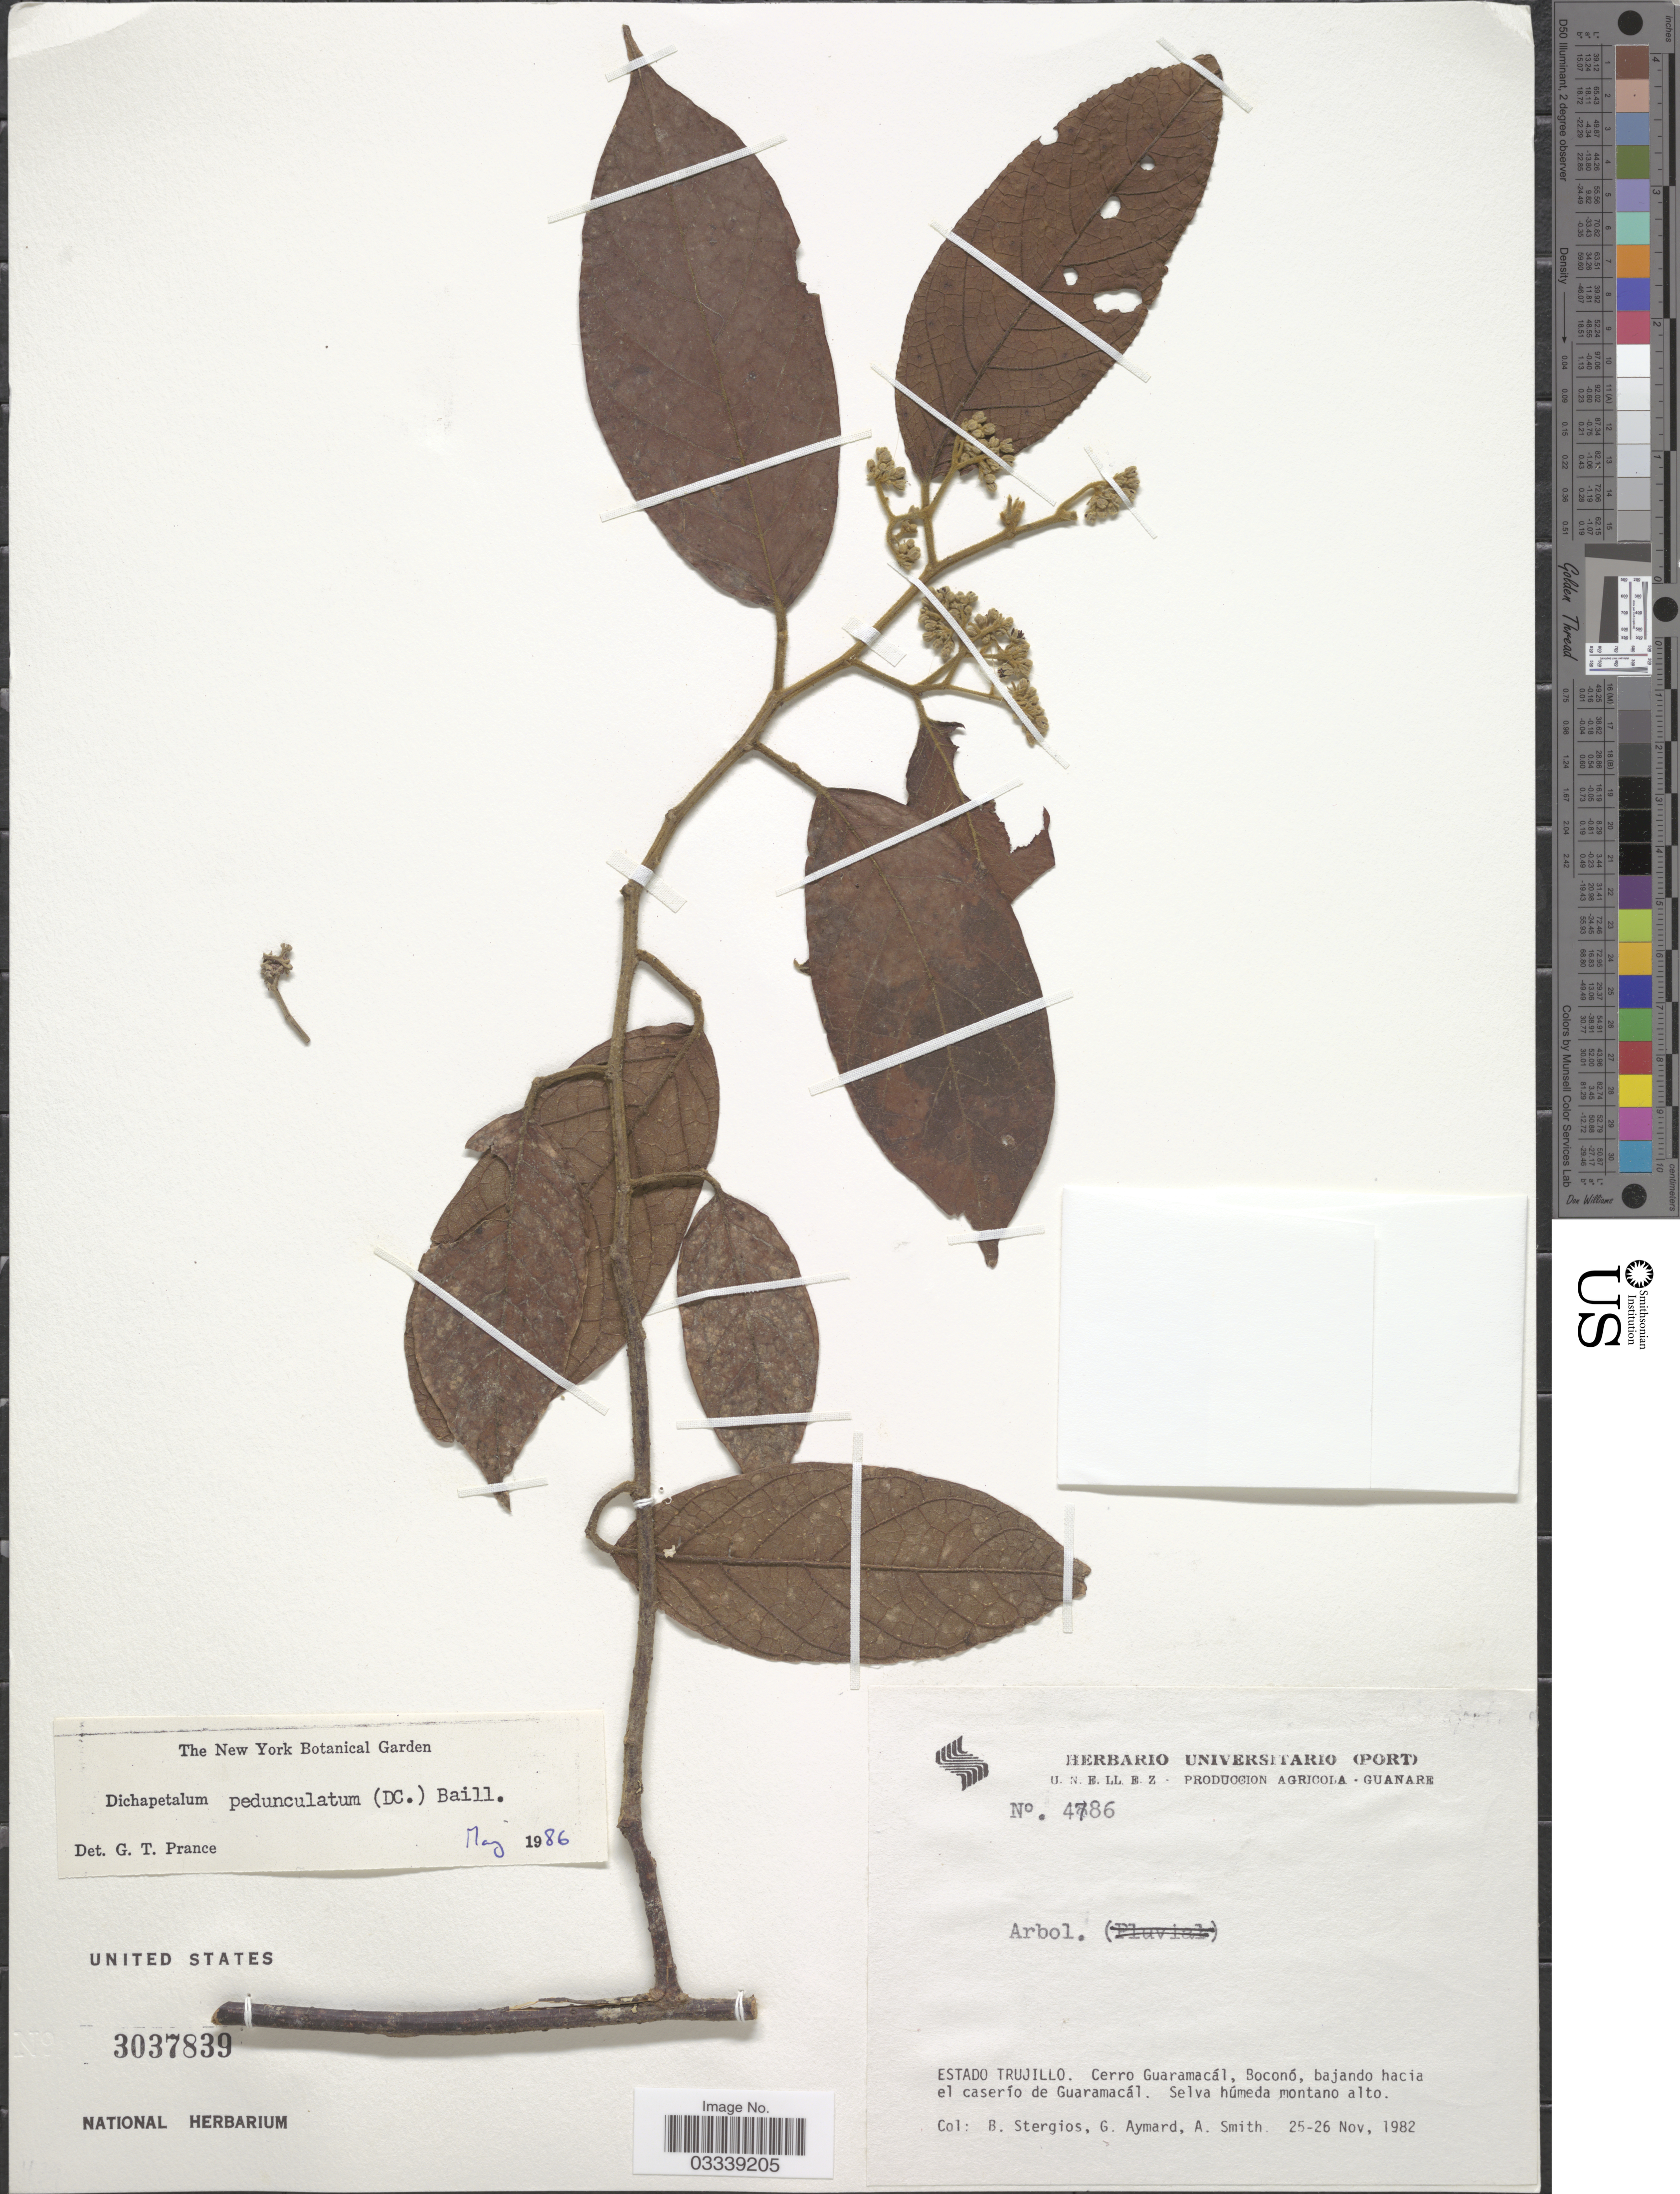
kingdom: Plantae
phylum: Tracheophyta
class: Magnoliopsida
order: Malpighiales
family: Dichapetalaceae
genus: Dichapetalum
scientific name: Dichapetalum pedunculatum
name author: (DC.) Baill.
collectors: B. G. Stergios, G. A. Aymard & A. Smith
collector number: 4786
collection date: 1982-11-25/1982-11-26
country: Venezuela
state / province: Trujillo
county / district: Boconó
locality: Cerro Guaramacál, bajando hacia el caserio de Guaramacál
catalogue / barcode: US 3037839